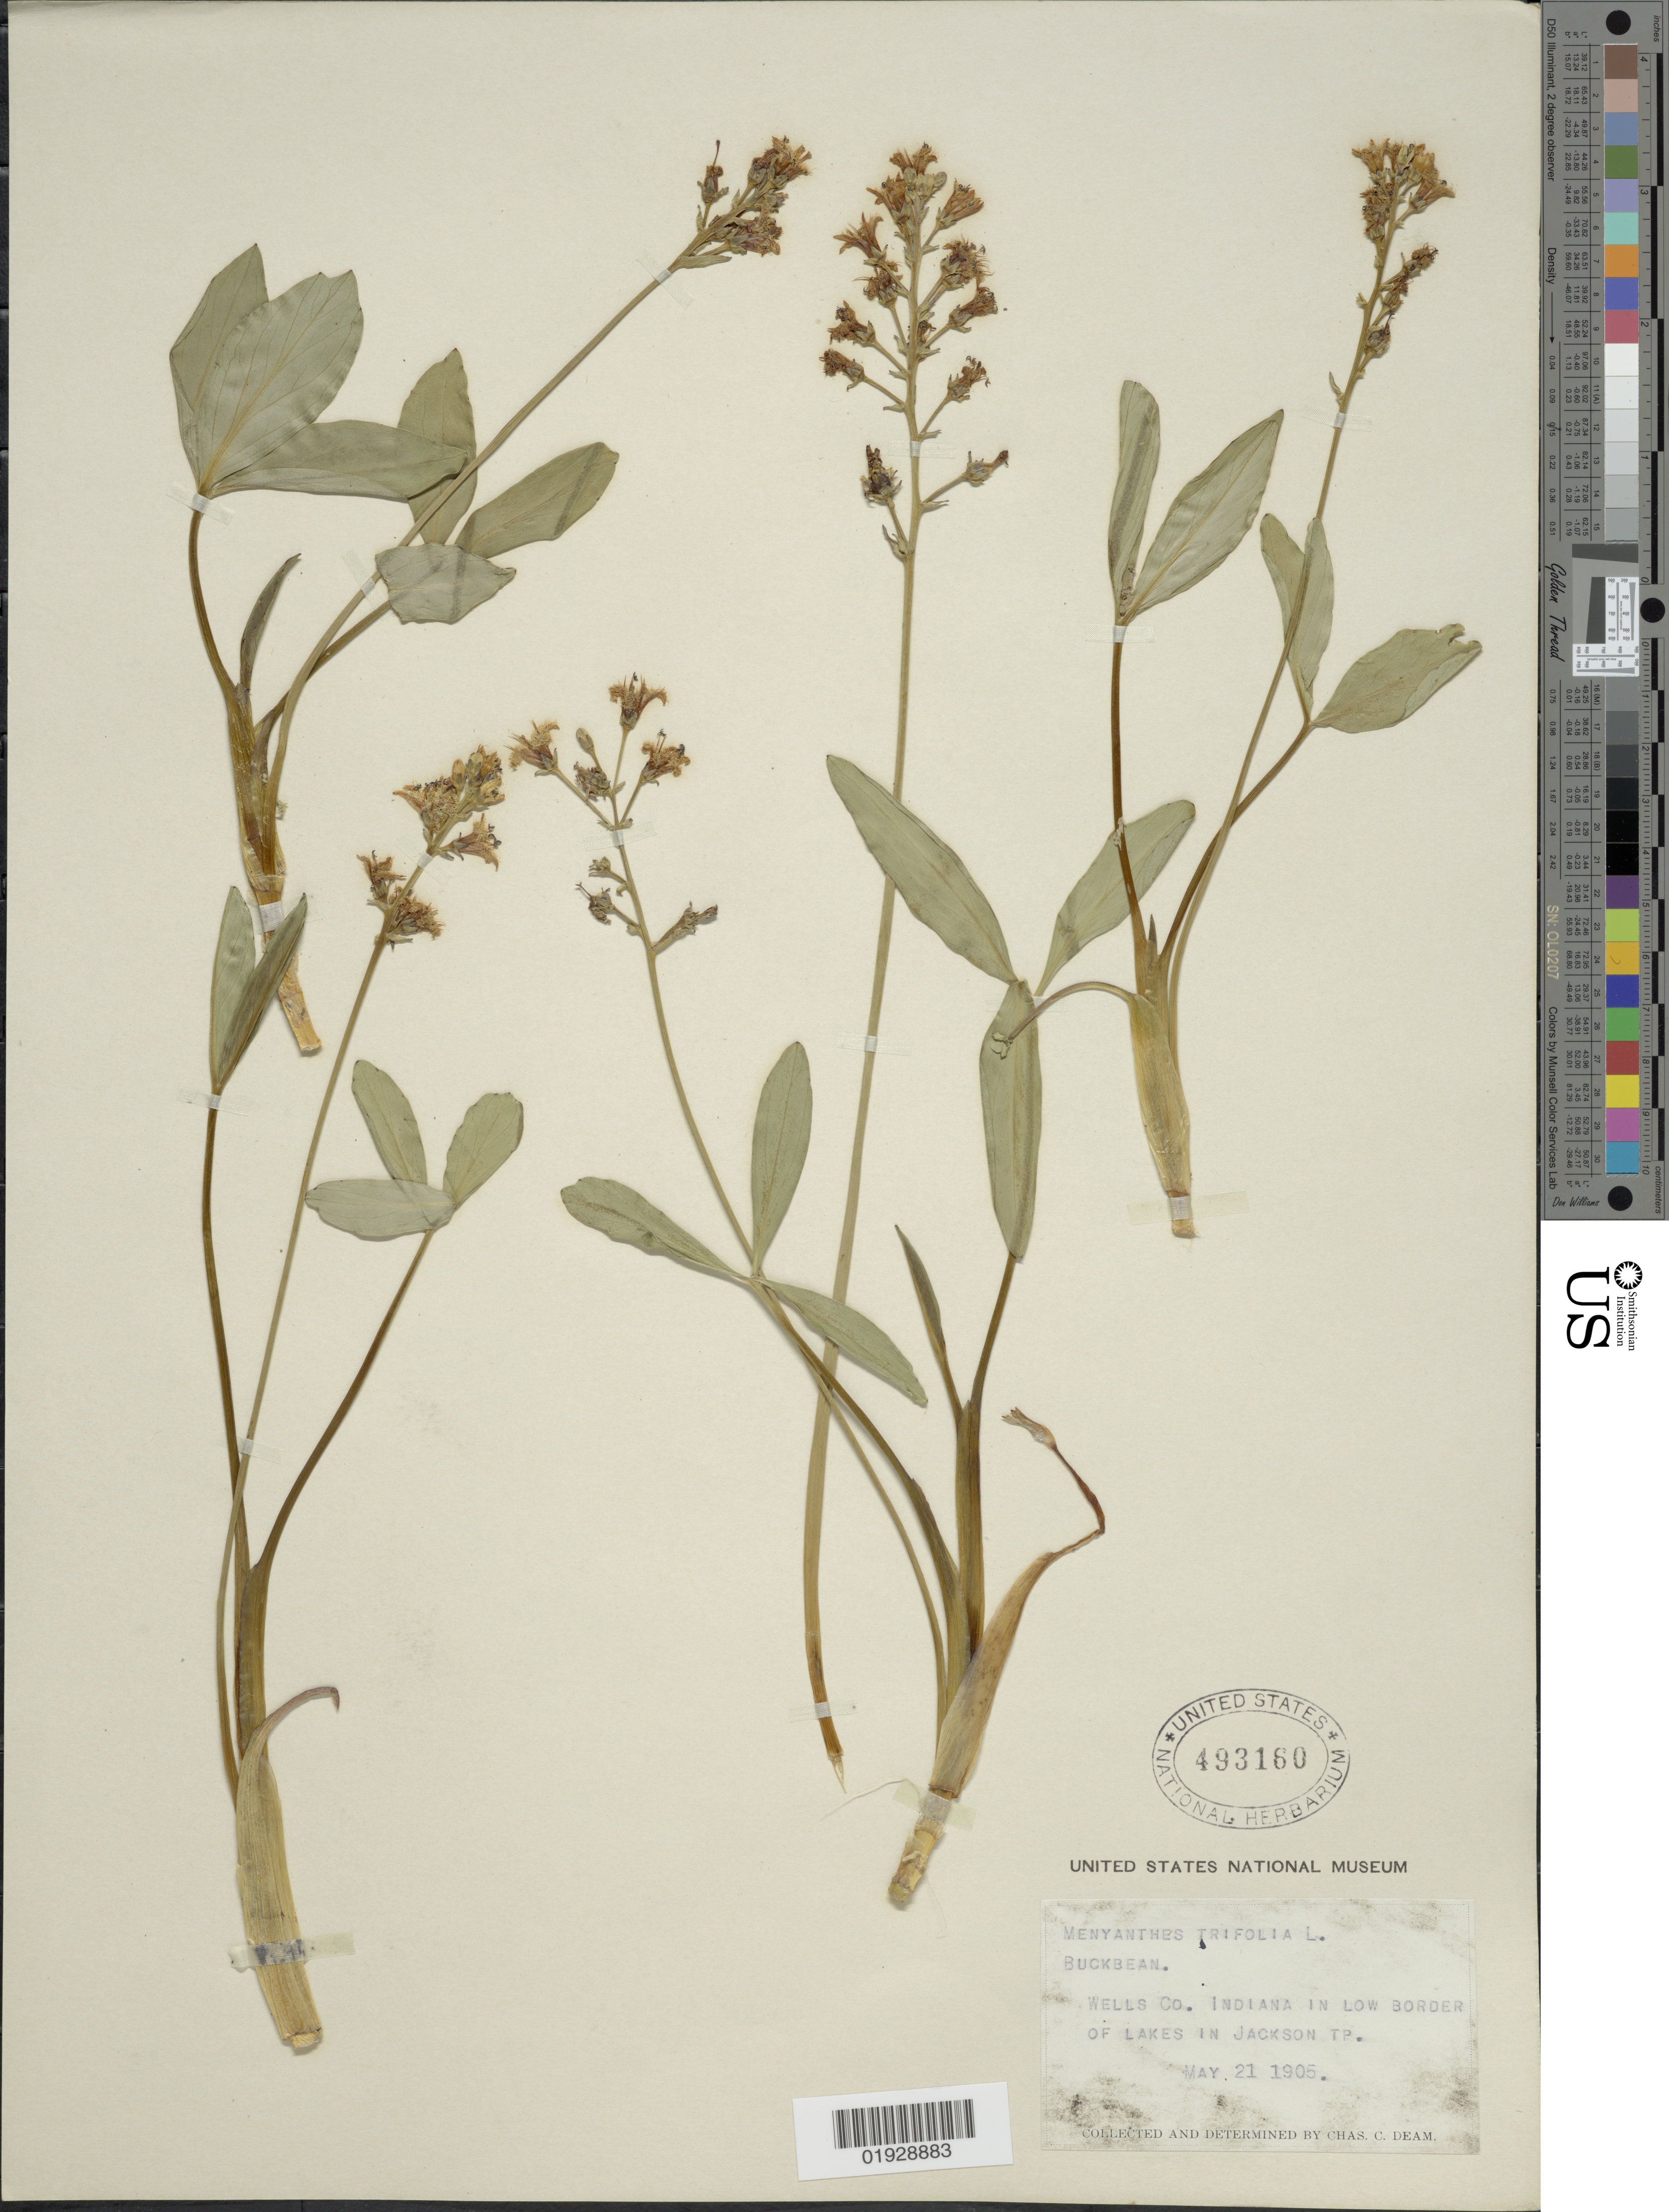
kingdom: Plantae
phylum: Tracheophyta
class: Magnoliopsida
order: Asterales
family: Menyanthaceae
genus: Menyanthes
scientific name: Menyanthes trifoliata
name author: L.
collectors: C. Deam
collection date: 1905-05-21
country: United States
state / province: Indiana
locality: Buckbean, Wells Co., Indiana in low border of Lakes in Jackson Tp.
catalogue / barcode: US 493160